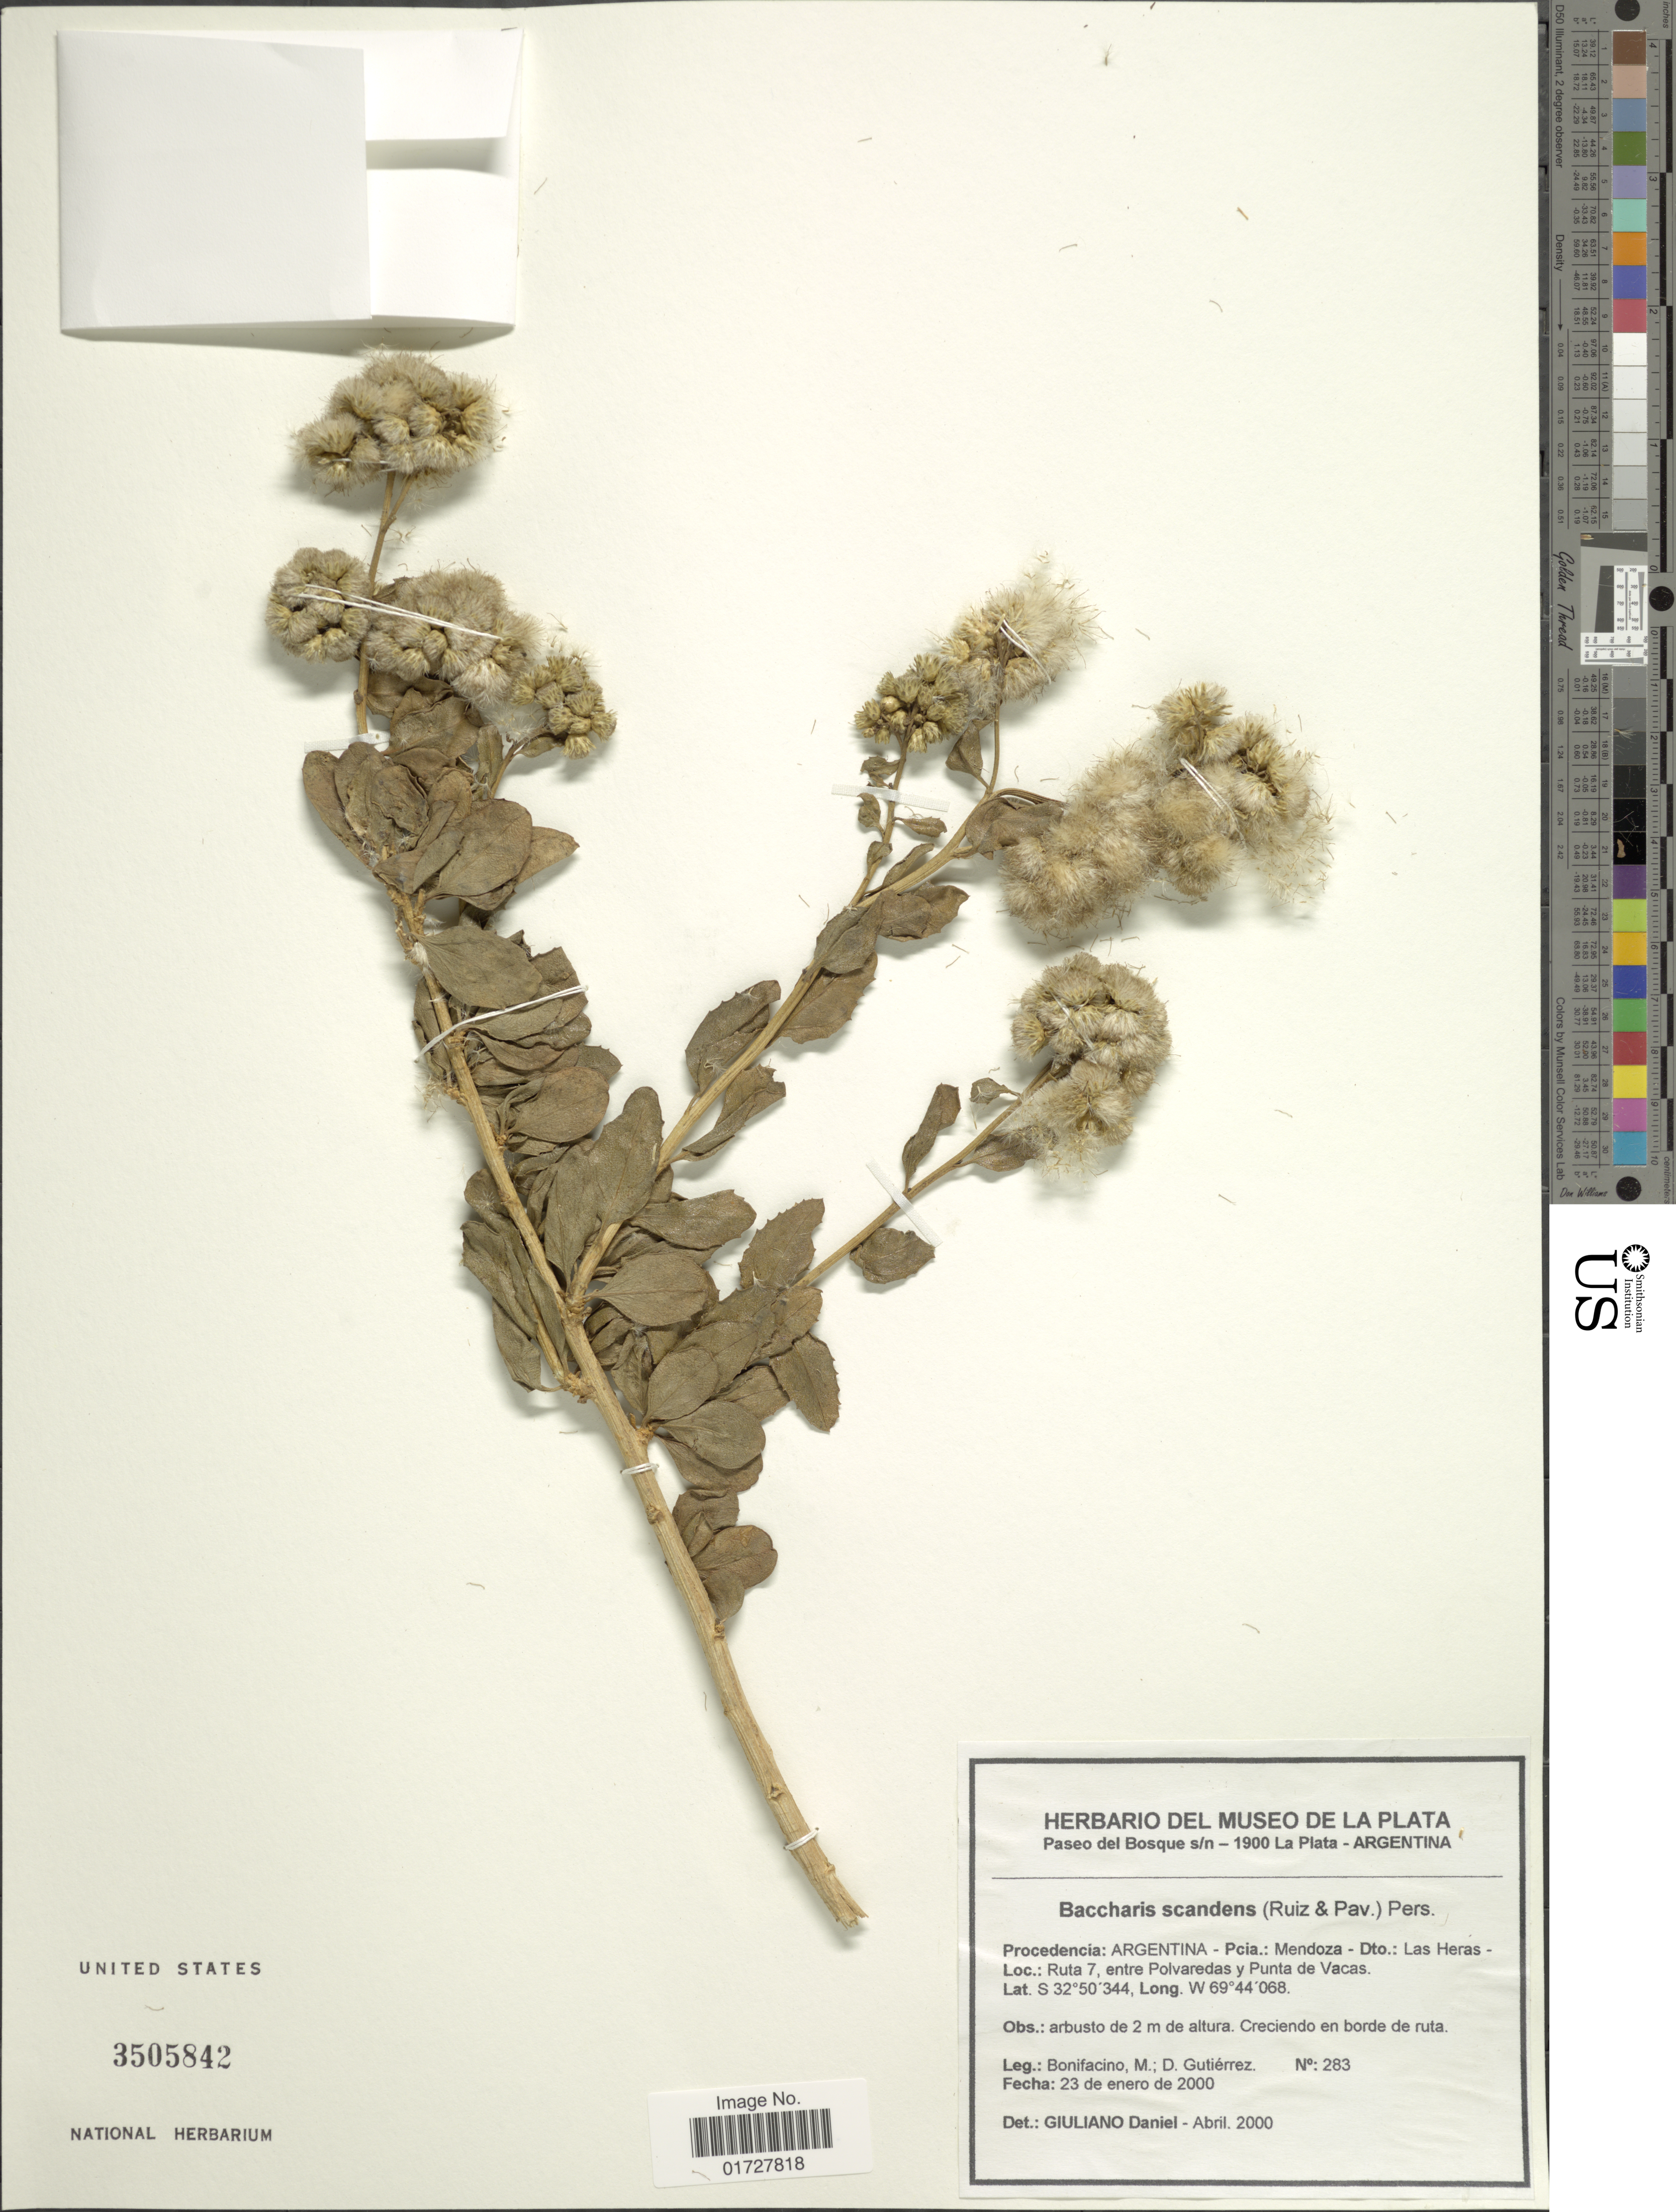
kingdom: Plantae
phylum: Tracheophyta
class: Magnoliopsida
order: Asterales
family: Asteraceae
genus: Baccharis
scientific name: Baccharis scandens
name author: (Ruiz & Pav.) Pers.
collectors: M. Bonifacino & D. G. Gutiérrez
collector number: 0283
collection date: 2000-01-23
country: Argentina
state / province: Mendoza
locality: Dto. Las Heras, Ruta 7, entre Polvaredas y Punta de Vacas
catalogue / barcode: US 3505842